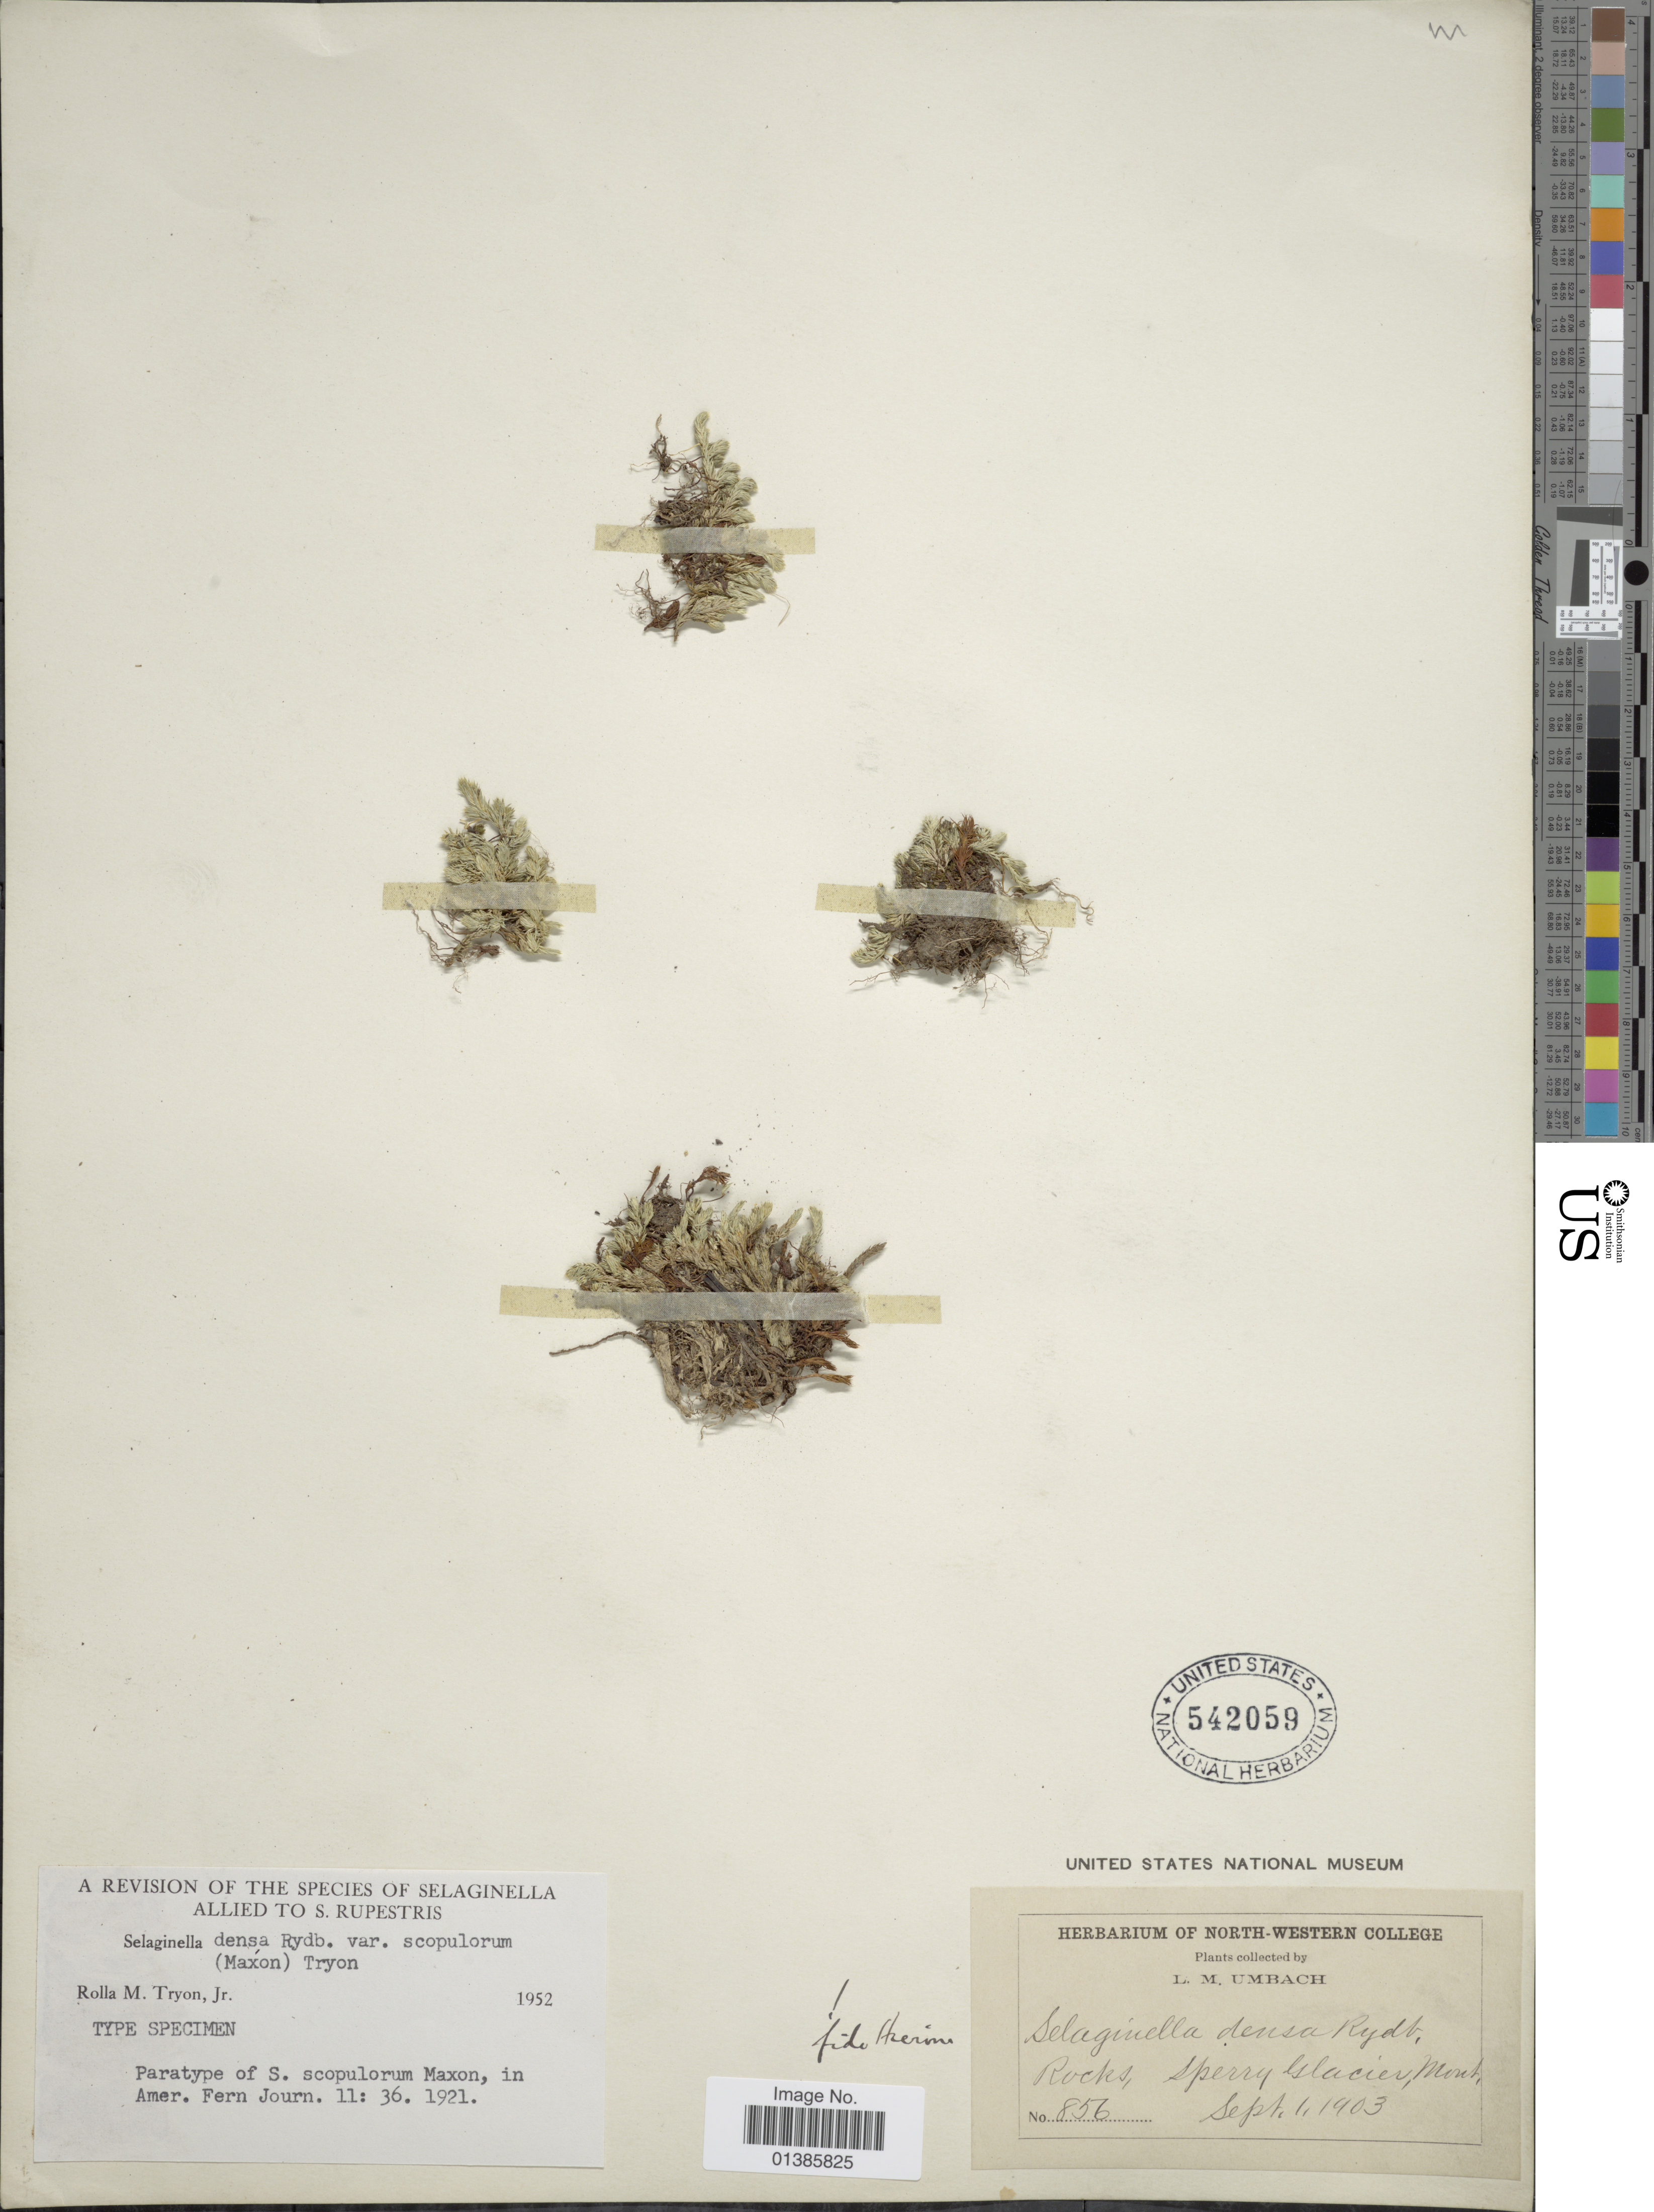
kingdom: Plantae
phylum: Tracheophyta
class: Lycopodiopsida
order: Selaginellales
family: Selaginellaceae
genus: Selaginella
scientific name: Selaginella densa var. scopulorum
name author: (Maxon) R.M. Tryon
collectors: L. M. Umbach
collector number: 856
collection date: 1903-09-01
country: United States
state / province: Montana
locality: Sperry Glacier.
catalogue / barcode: US 542059